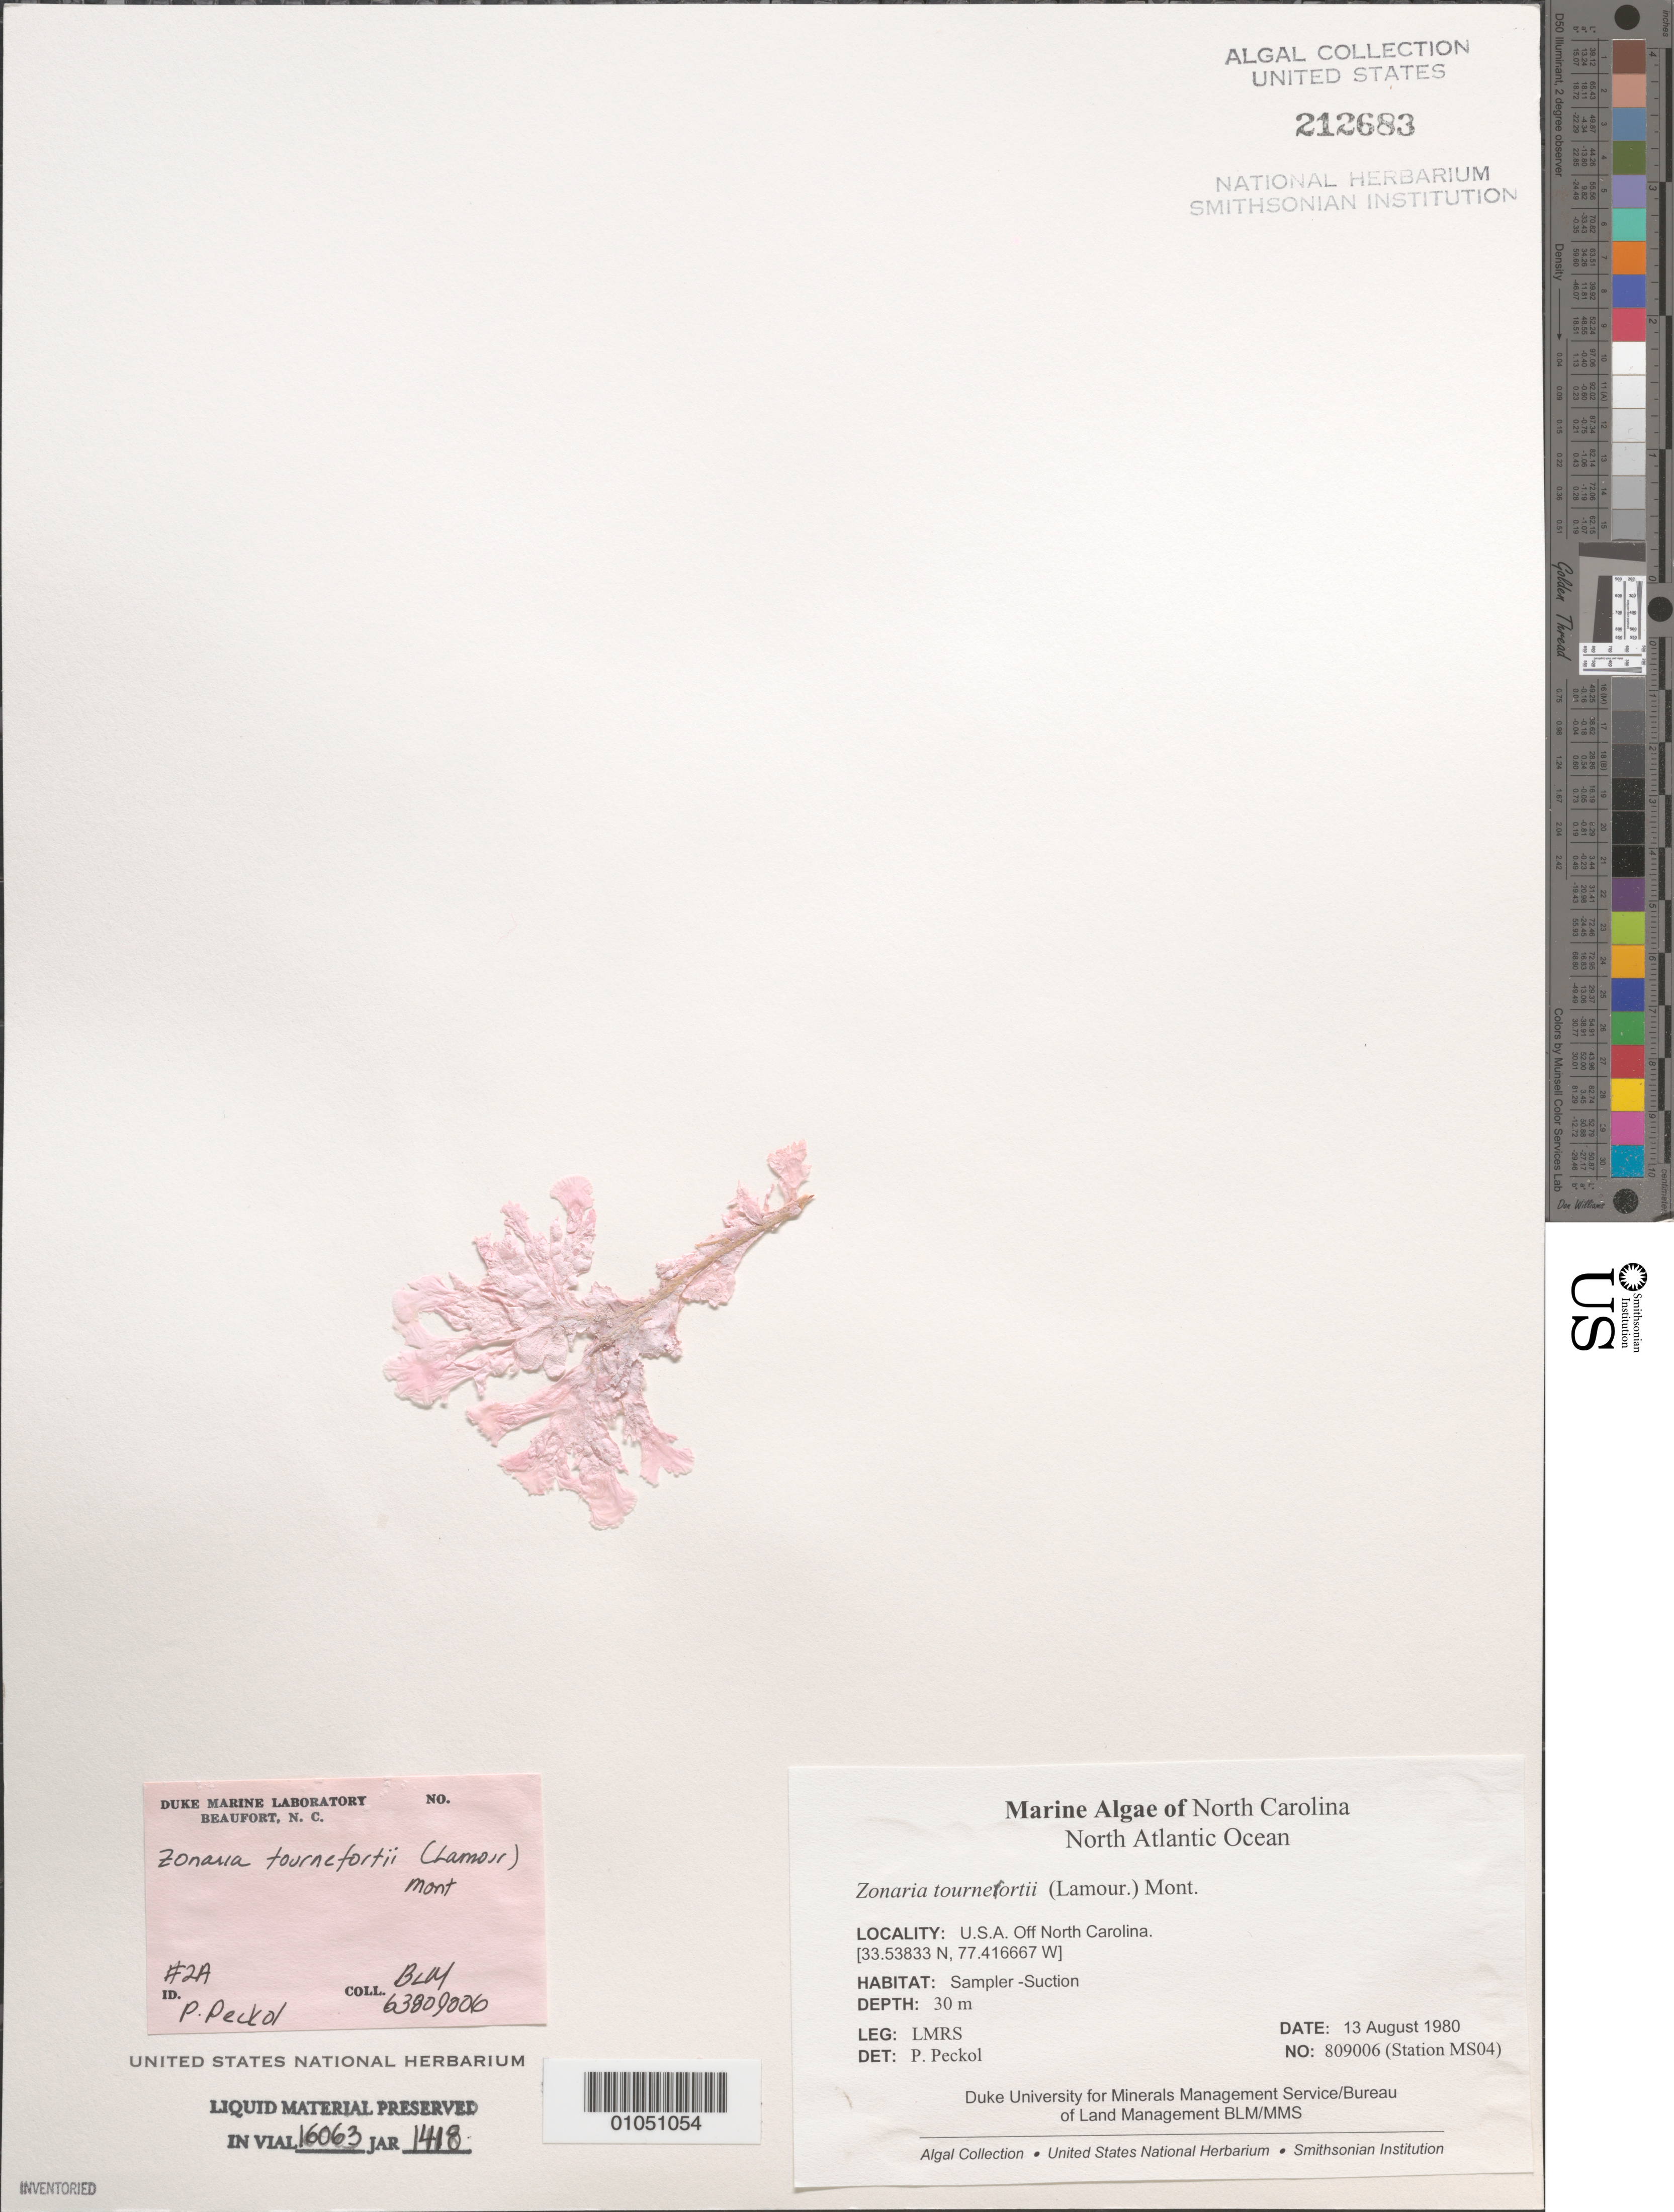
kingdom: Chromista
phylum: Ochrophyta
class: Phaeophyceae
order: Dictyotales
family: Dictyotaceae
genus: Zonaria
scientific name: Zonaria tournefortii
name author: (J.V.Lamouroux) Mont.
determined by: Peckol, P.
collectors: LMRS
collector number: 809006 (Station MS04)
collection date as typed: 13 Aug 1980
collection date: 1980-08-13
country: United States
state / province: North Carolina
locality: North Atlantic Ocean off North Carolina coast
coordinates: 33.538333 N, 77.416667 W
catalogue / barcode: US 212683